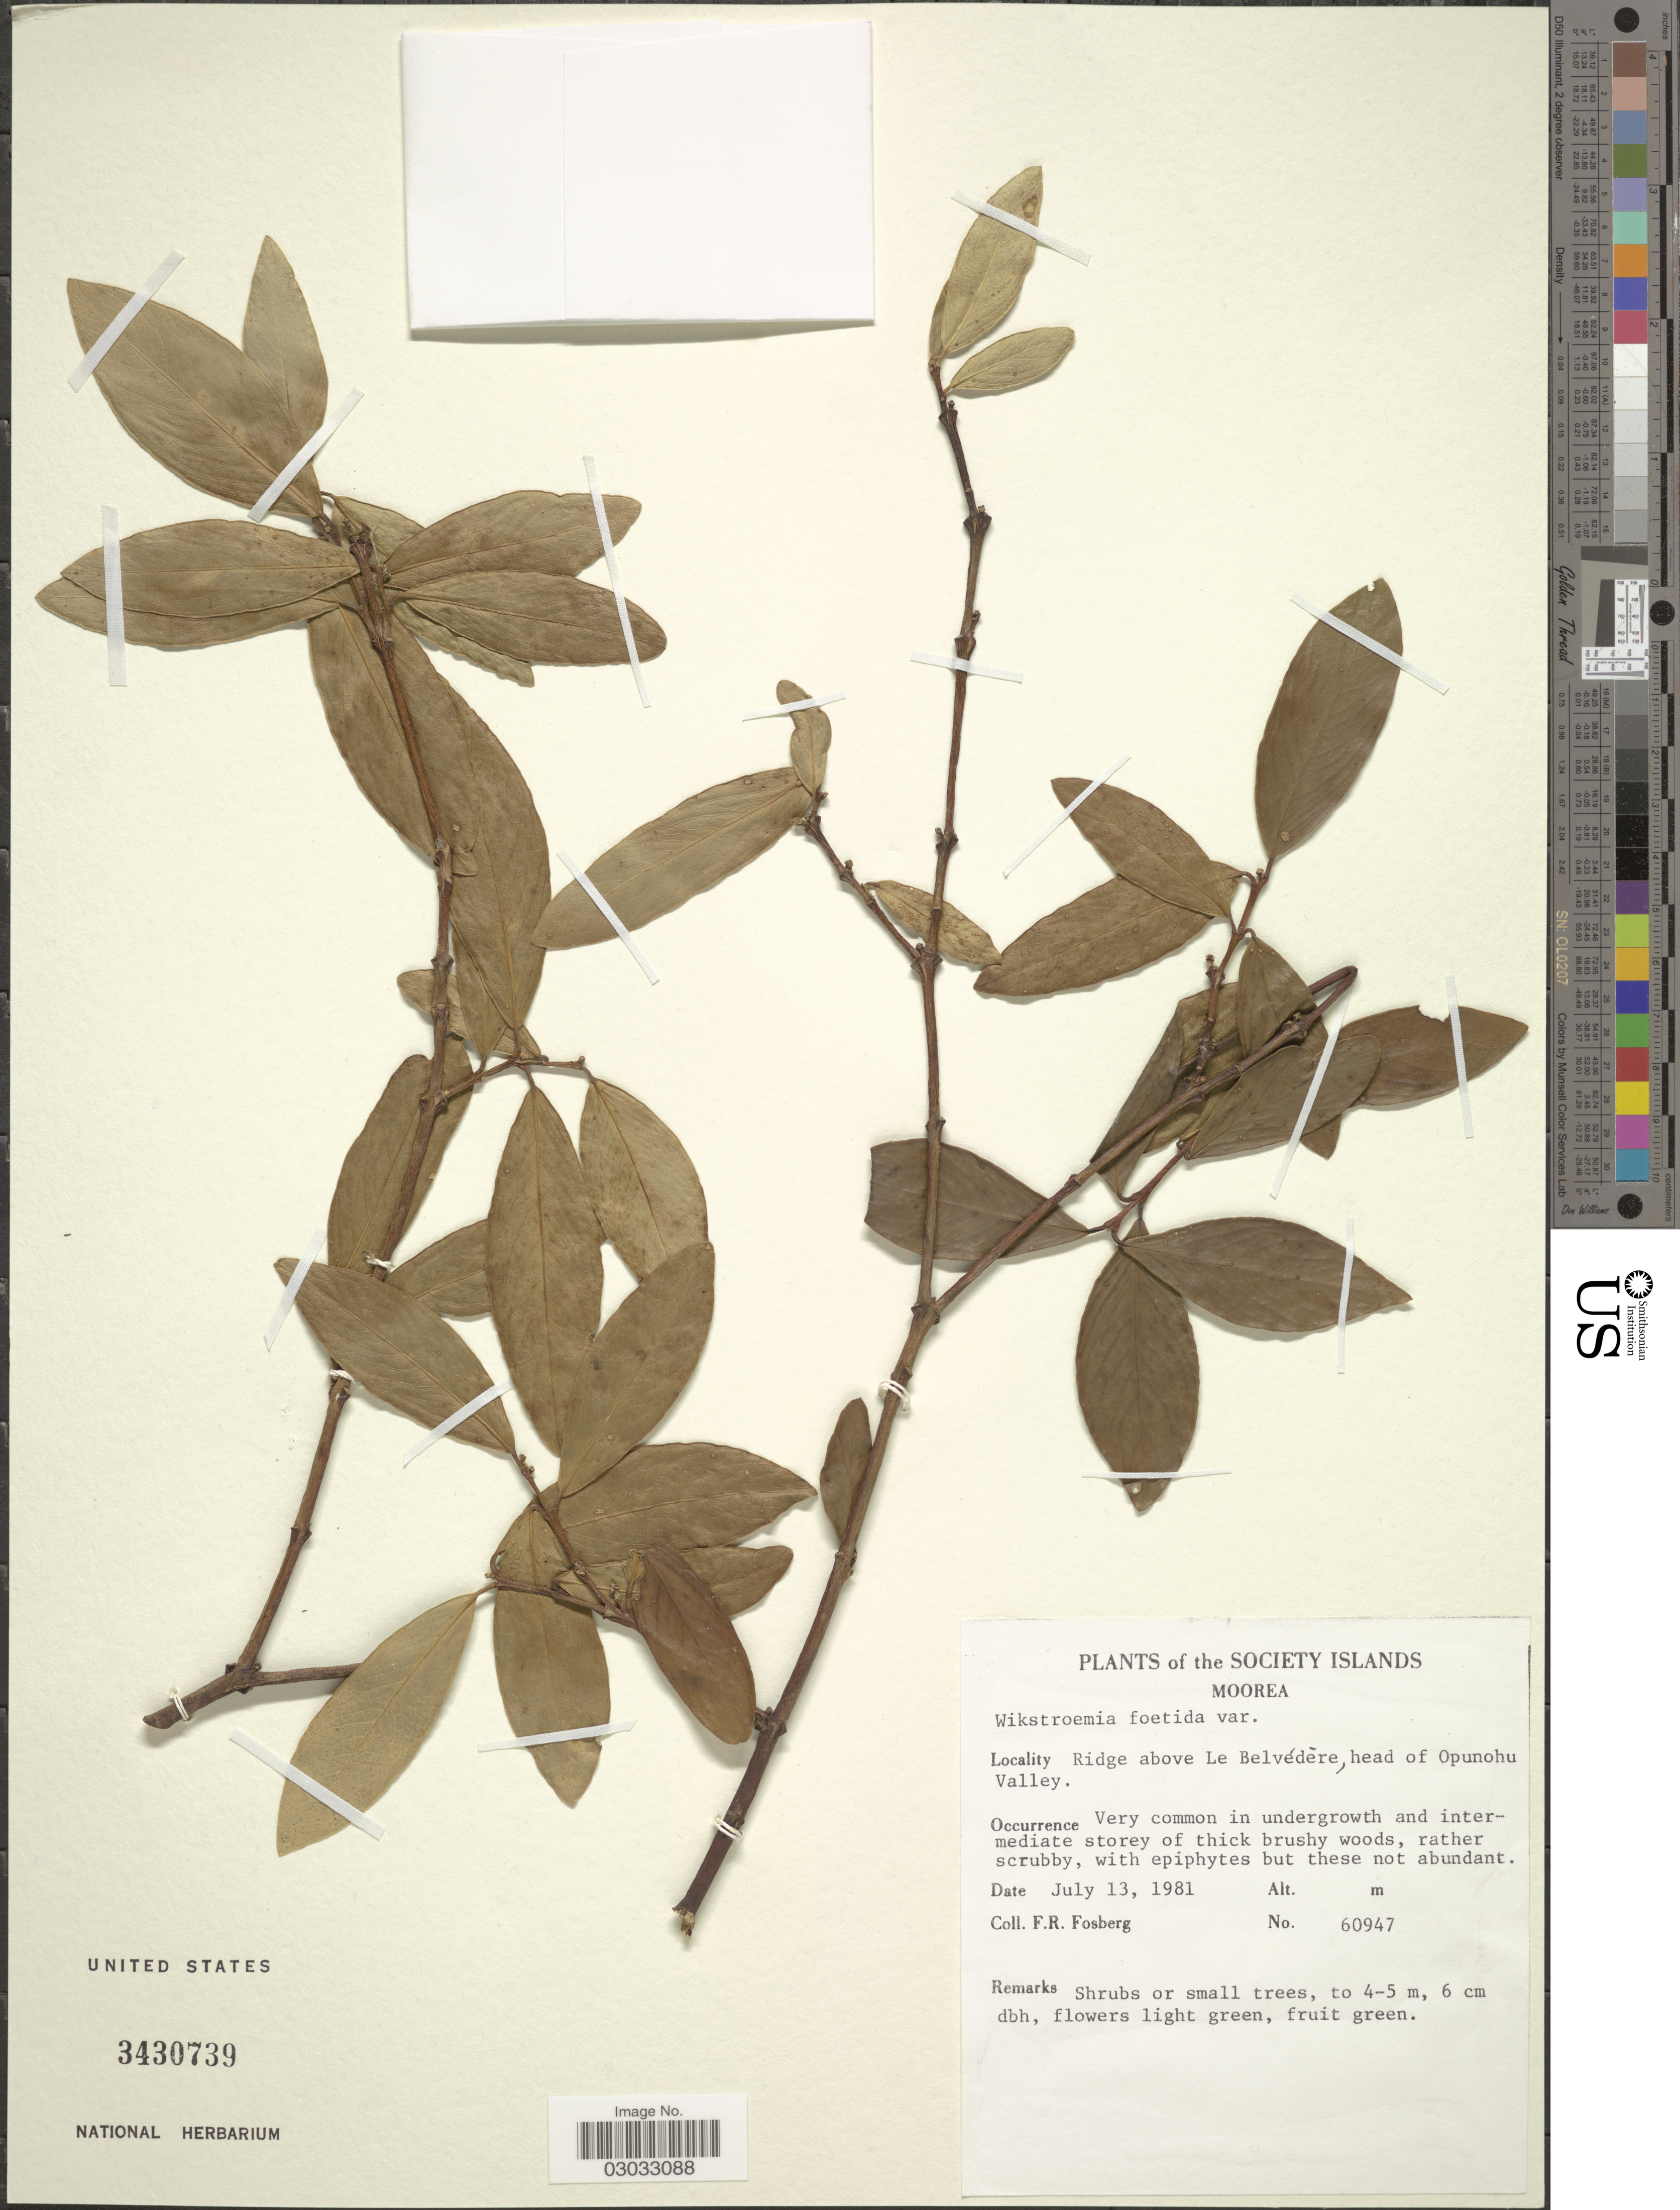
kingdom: Plantae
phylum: Tracheophyta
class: Magnoliopsida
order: Malvales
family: Thymelaeaceae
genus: Wikstroemia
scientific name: Wikstroemia coriacea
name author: Seem.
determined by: Wagner, W. L., (BOT), Smithsonian Institution - National Museum of Natural History (UNITED STATES)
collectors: F. R. Fosberg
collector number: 60947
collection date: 1981-07-13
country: French Polynesia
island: Moorea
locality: Society Islands, Moorea, Ridge above Le Belvédère, head of Opunohu Valley.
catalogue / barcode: US 3430739